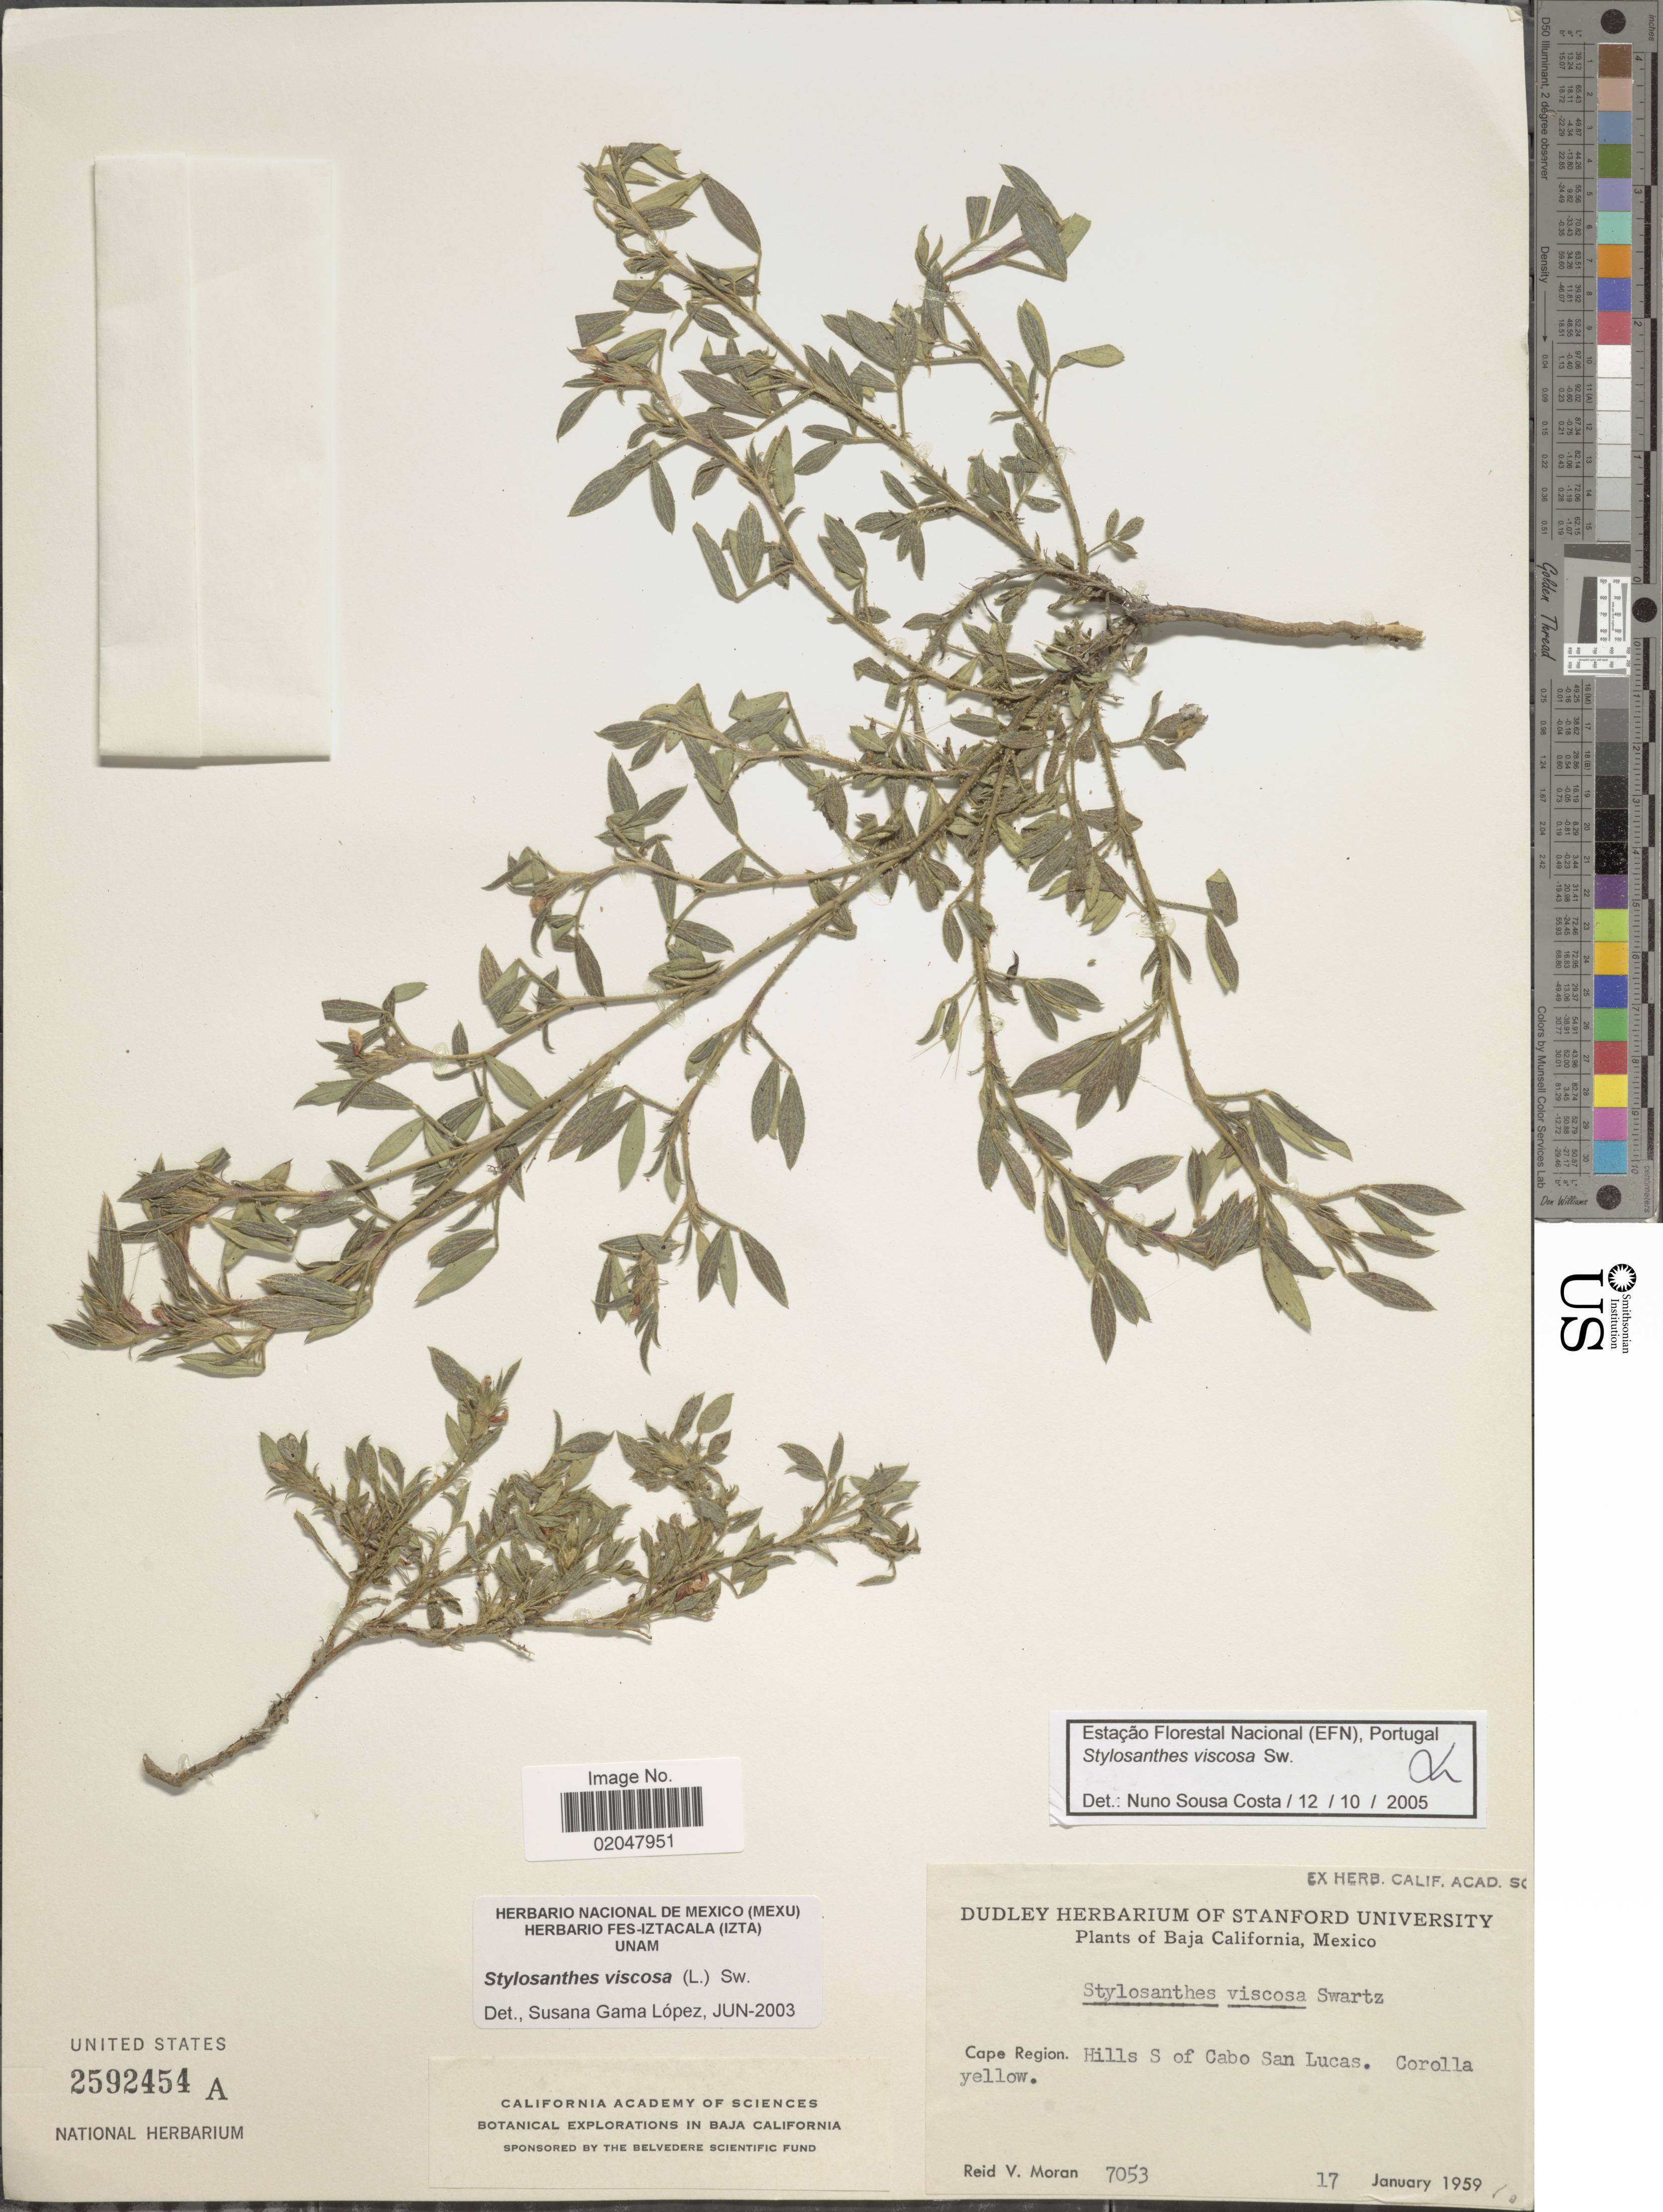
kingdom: Plantae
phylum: Tracheophyta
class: Magnoliopsida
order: Fabales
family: Fabaceae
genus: Stylosanthes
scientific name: Stylosanthes viscosa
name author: Sw.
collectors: R. V. Moran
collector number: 7053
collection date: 1959-01-17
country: Mexico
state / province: Baja California Sur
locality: Cape region, Hills S of Cabo San Lucas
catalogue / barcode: US 2592454A